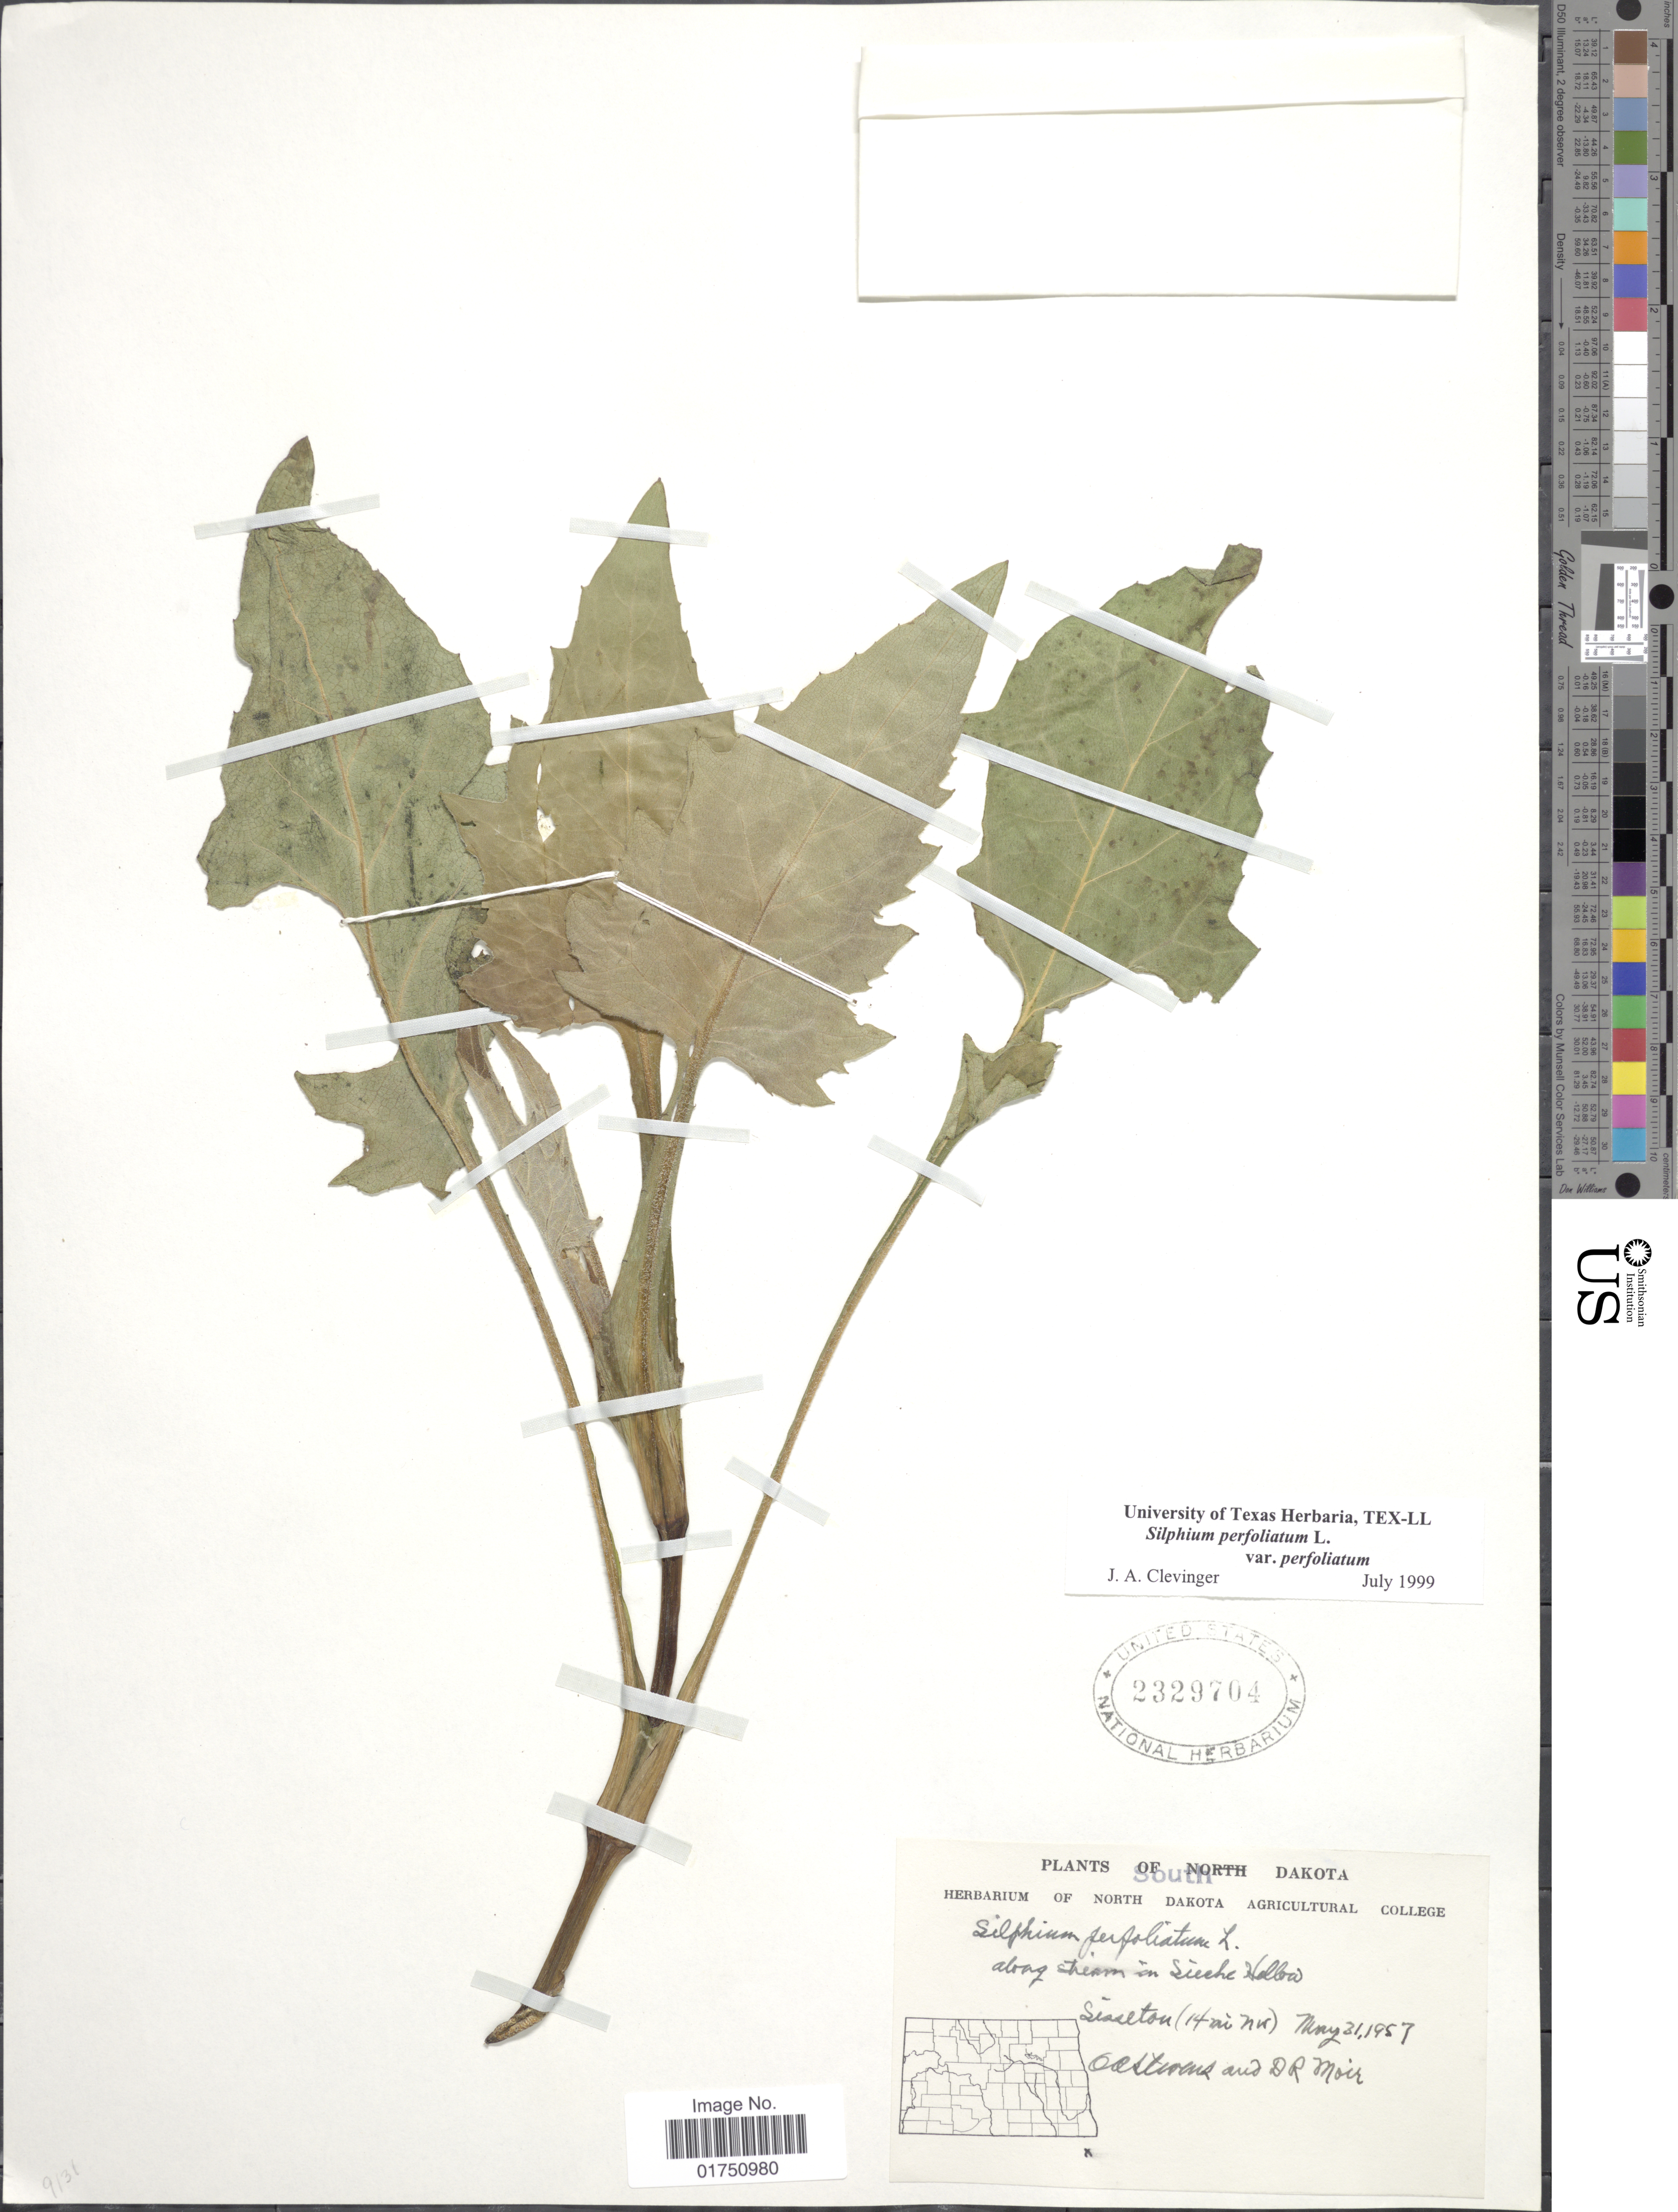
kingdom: Plantae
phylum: Tracheophyta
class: Magnoliopsida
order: Asterales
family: Asteraceae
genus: Silphium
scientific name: Silphium perfoliatum var. perfoliatum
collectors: O. A. Stevens & D. Moir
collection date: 1957-05-31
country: United States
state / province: South Dakota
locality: Along stream in Sieche Hollow, Sisseton (14 mi NW).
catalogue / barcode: US 2329704